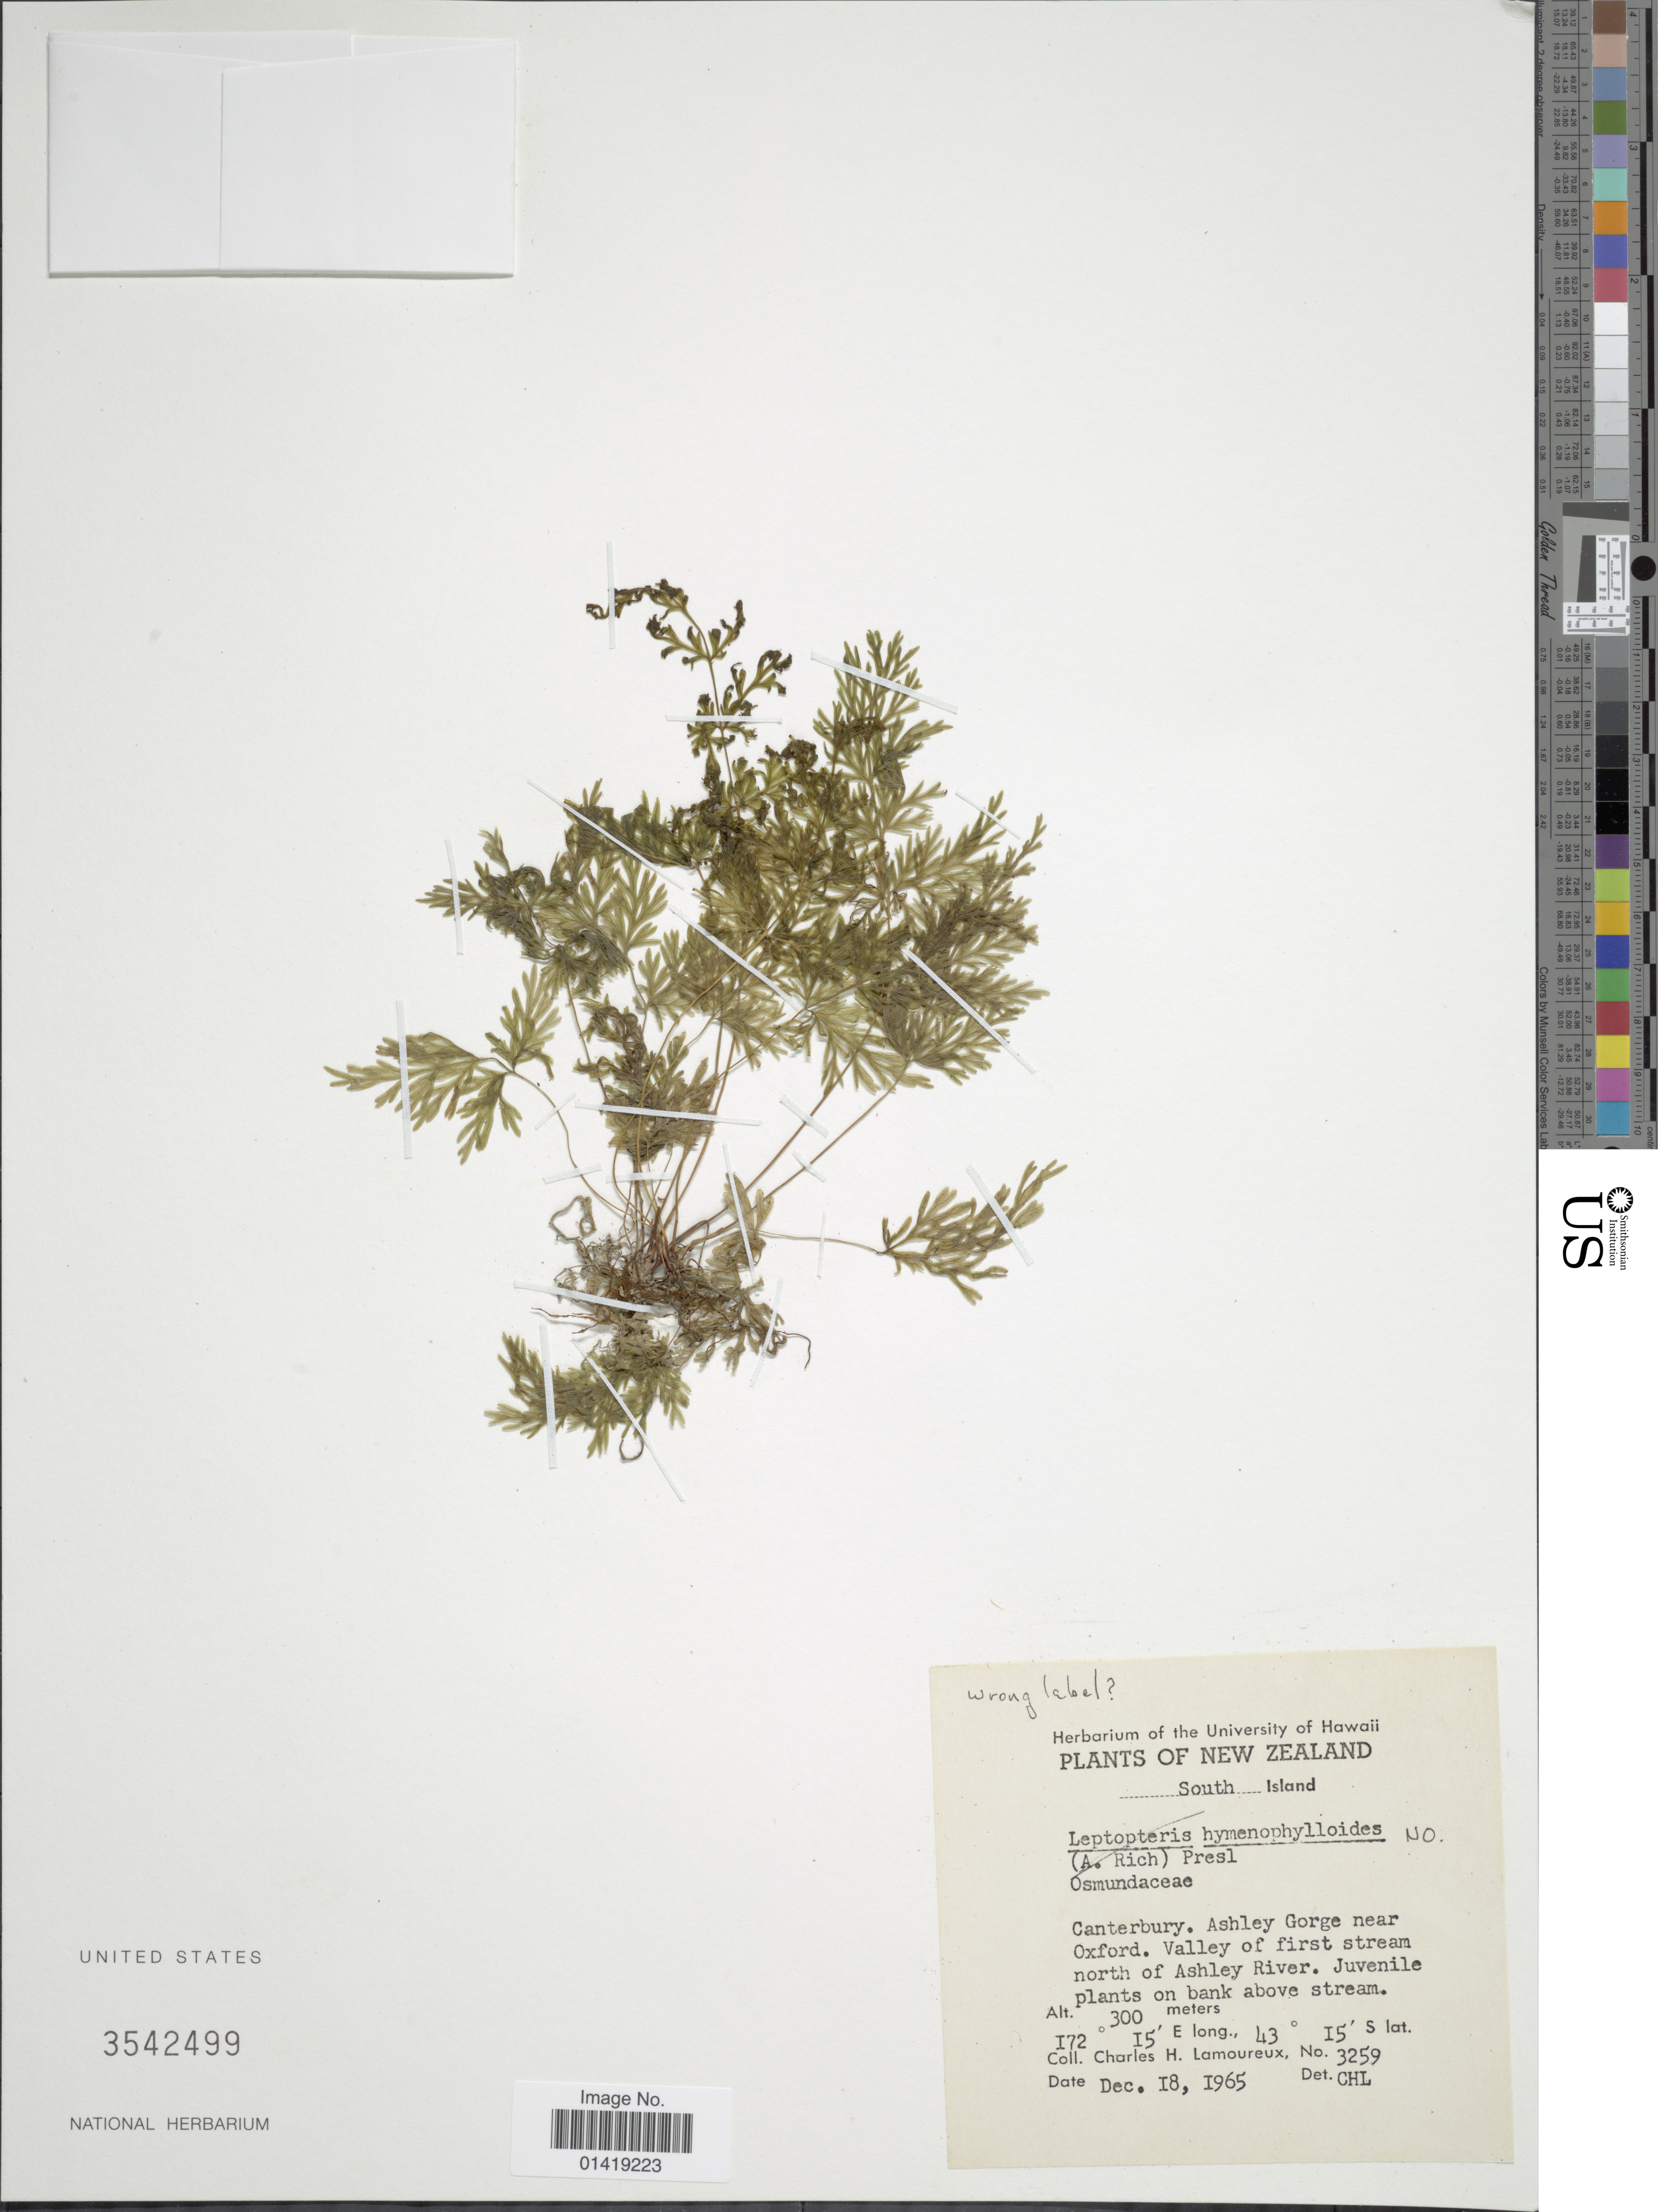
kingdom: Plantae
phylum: Tracheophyta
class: Polypodiopsida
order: Hymenophyllales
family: Hymenophyllaceae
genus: Hymenophyllum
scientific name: Hymenophyllum sp.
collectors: C. H. Lamoureux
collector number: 3259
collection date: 1965-12-18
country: New Zealand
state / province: Canterbury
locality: South Island Canterbury Ashley Gorge near Oxford valley of first stream north of Ashley river Juvenile plants on bank above stream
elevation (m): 300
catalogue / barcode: US 3542499